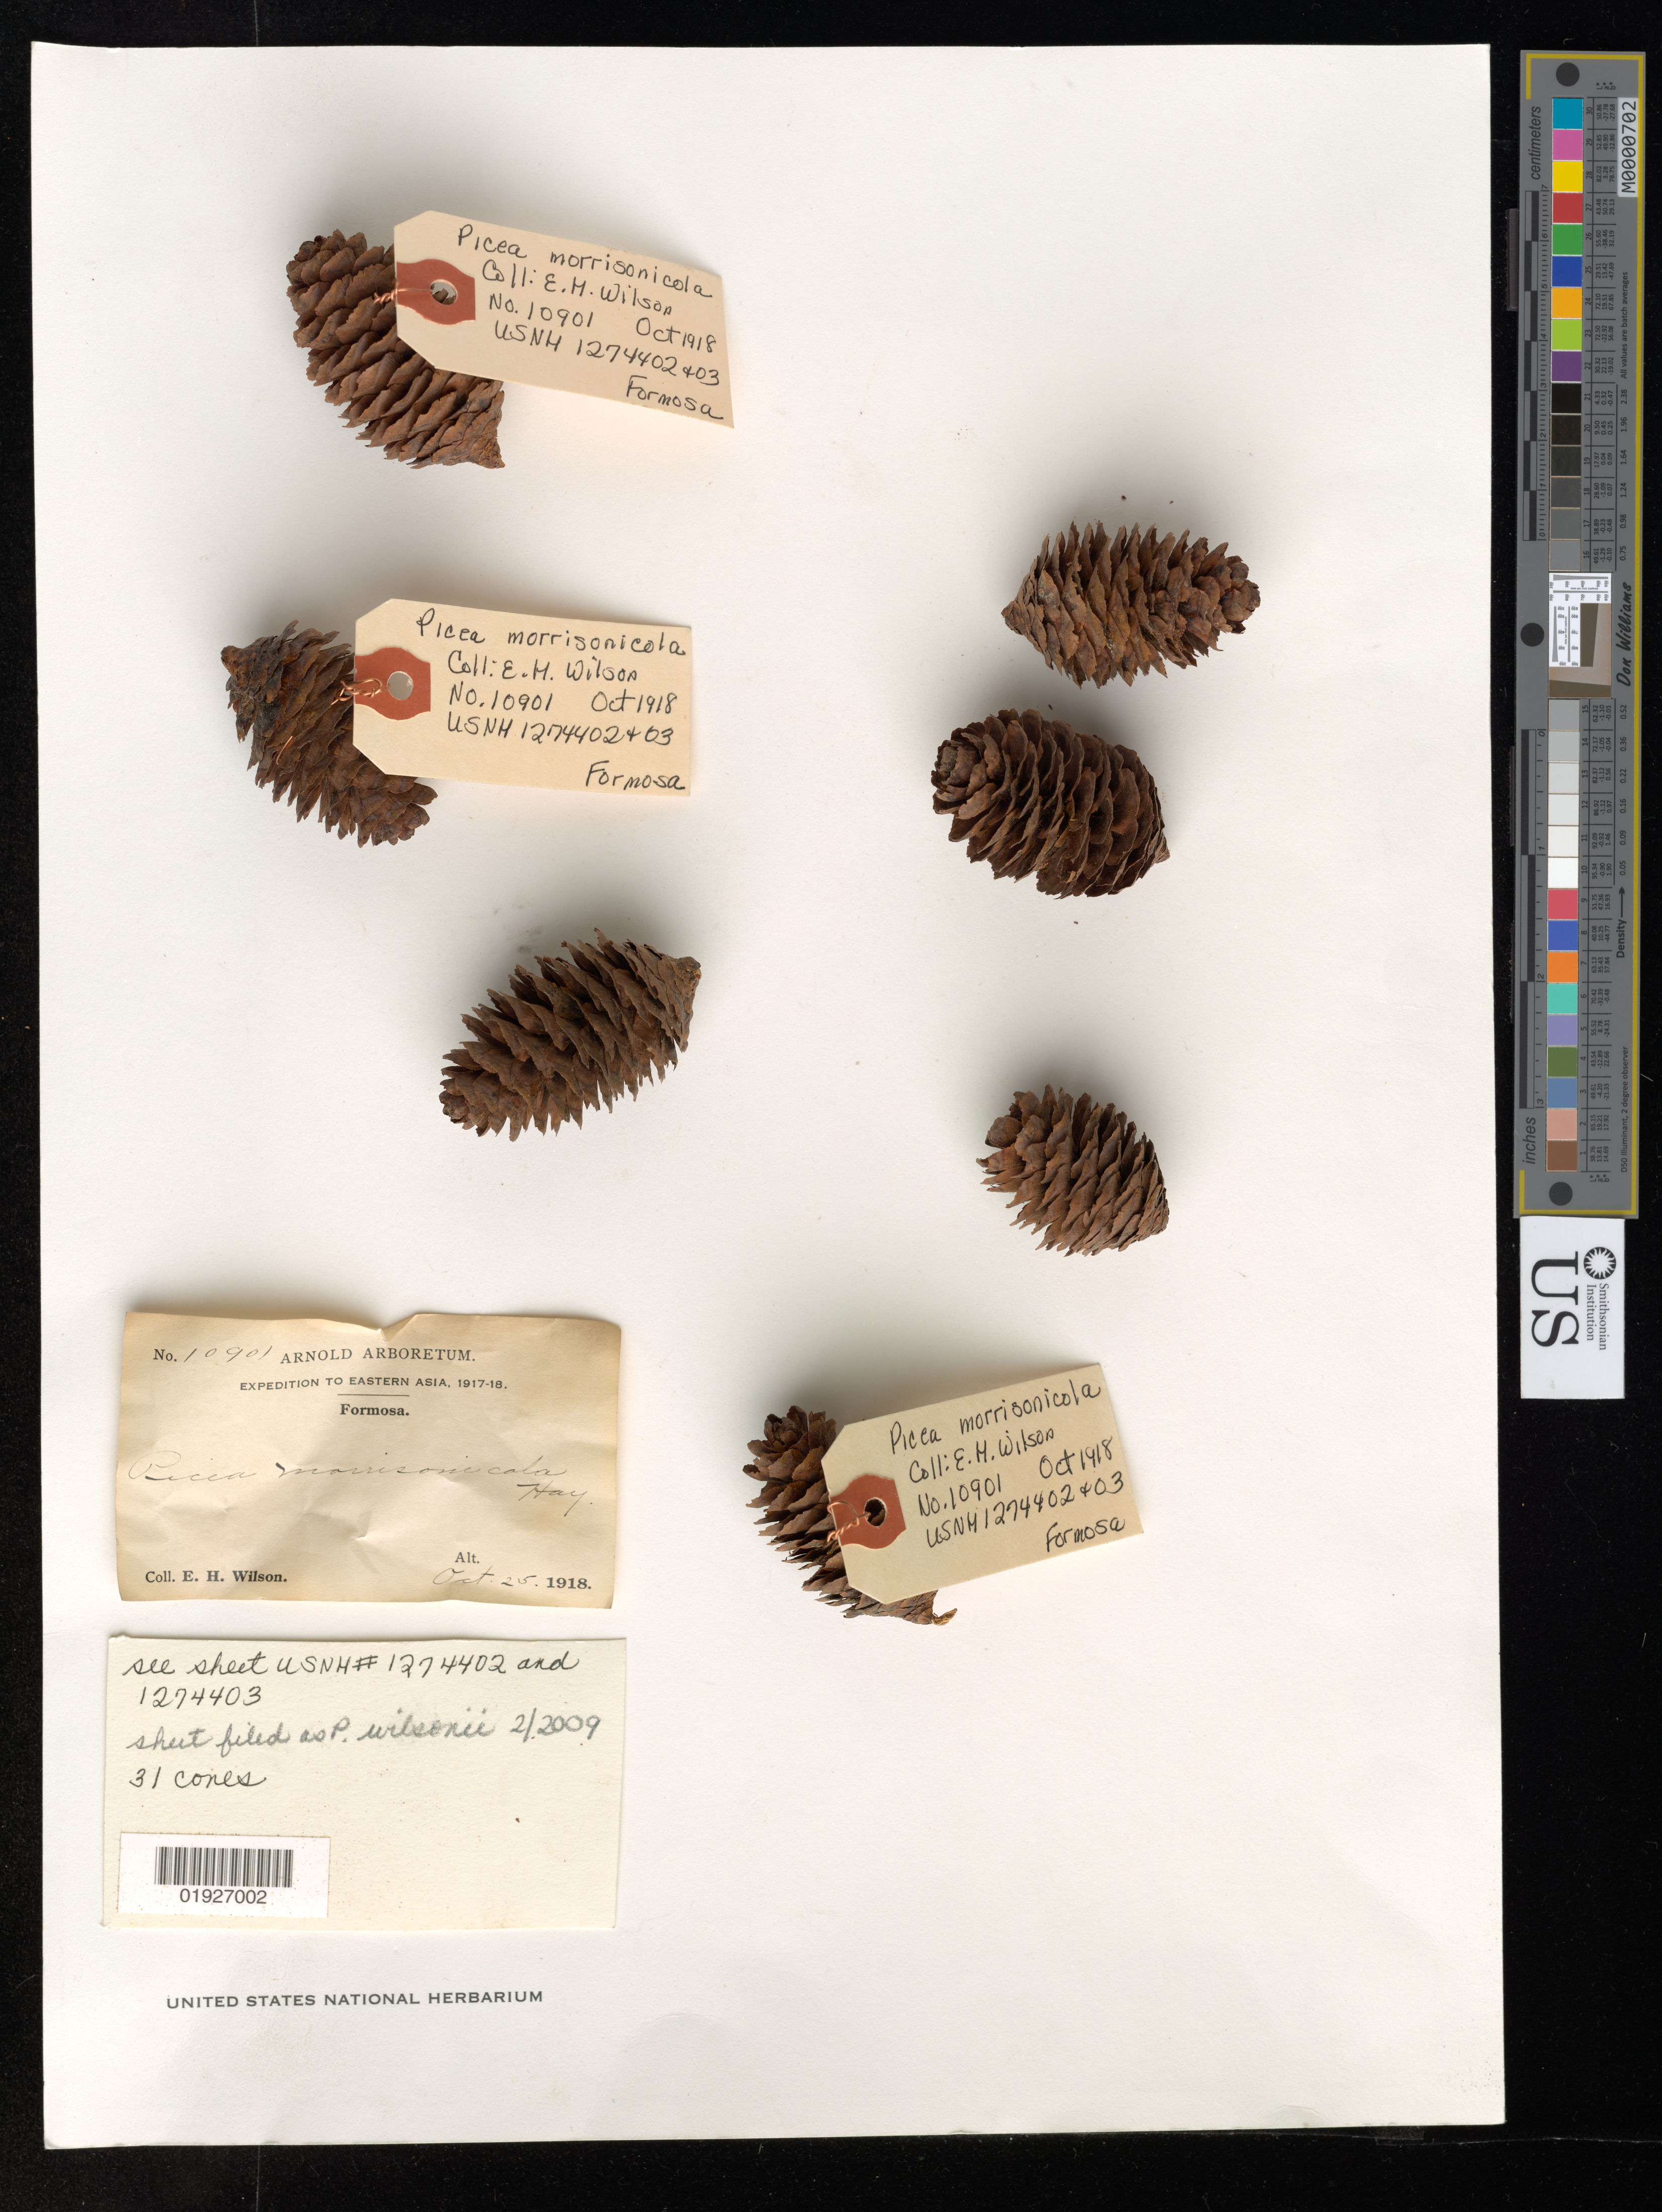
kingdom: Plantae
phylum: Tracheophyta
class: Pinopsida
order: Pinales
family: Pinaceae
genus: Picea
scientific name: Picea brachytyla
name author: (Franch.) E. Pritz.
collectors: E. Wilson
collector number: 10901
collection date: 1918-10-25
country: Taiwan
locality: Arisan to Mt. Morrison. Prov. Kagi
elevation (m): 3000